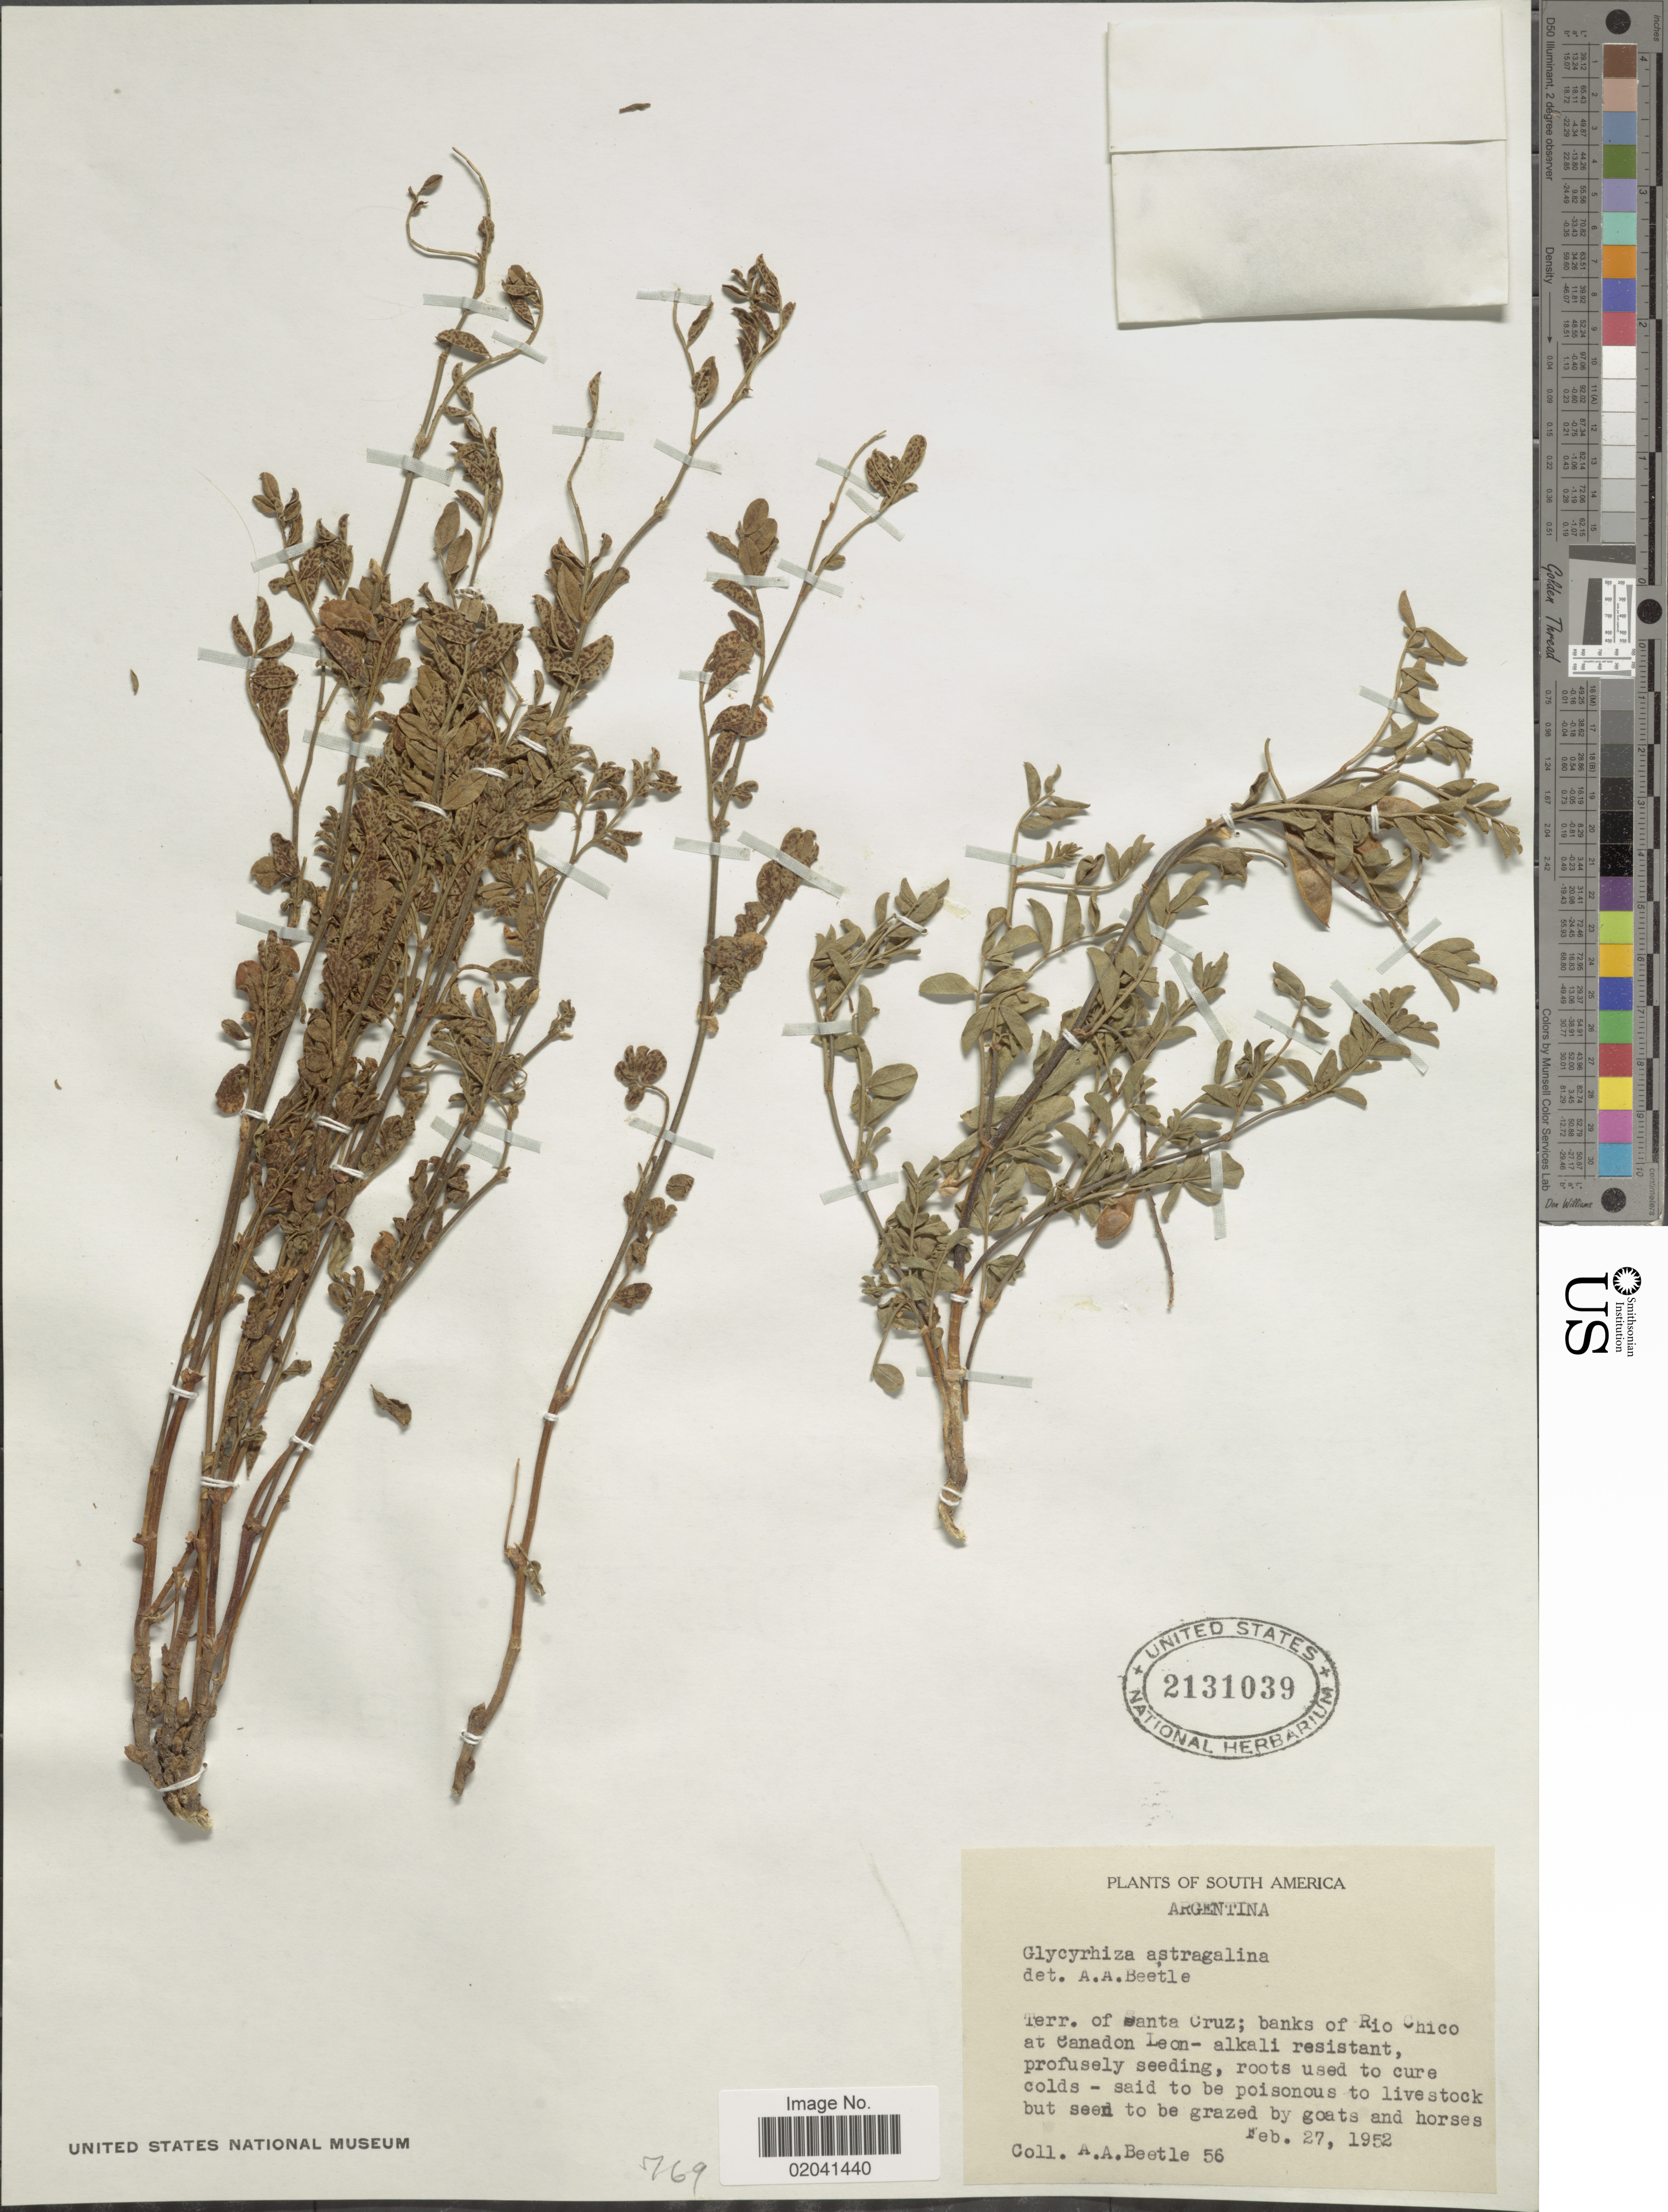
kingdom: Plantae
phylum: Tracheophyta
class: Magnoliopsida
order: Fabales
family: Fabaceae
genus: Glycyrrhiza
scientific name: Glycyrrhiza astragalina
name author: Gillies ex Hook. & Arn.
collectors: A. A. Beetle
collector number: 56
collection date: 1952-02-27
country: Argentina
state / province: Santa Cruz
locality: Banks of Rio Chico at Canadon Leon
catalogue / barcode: US 2131039